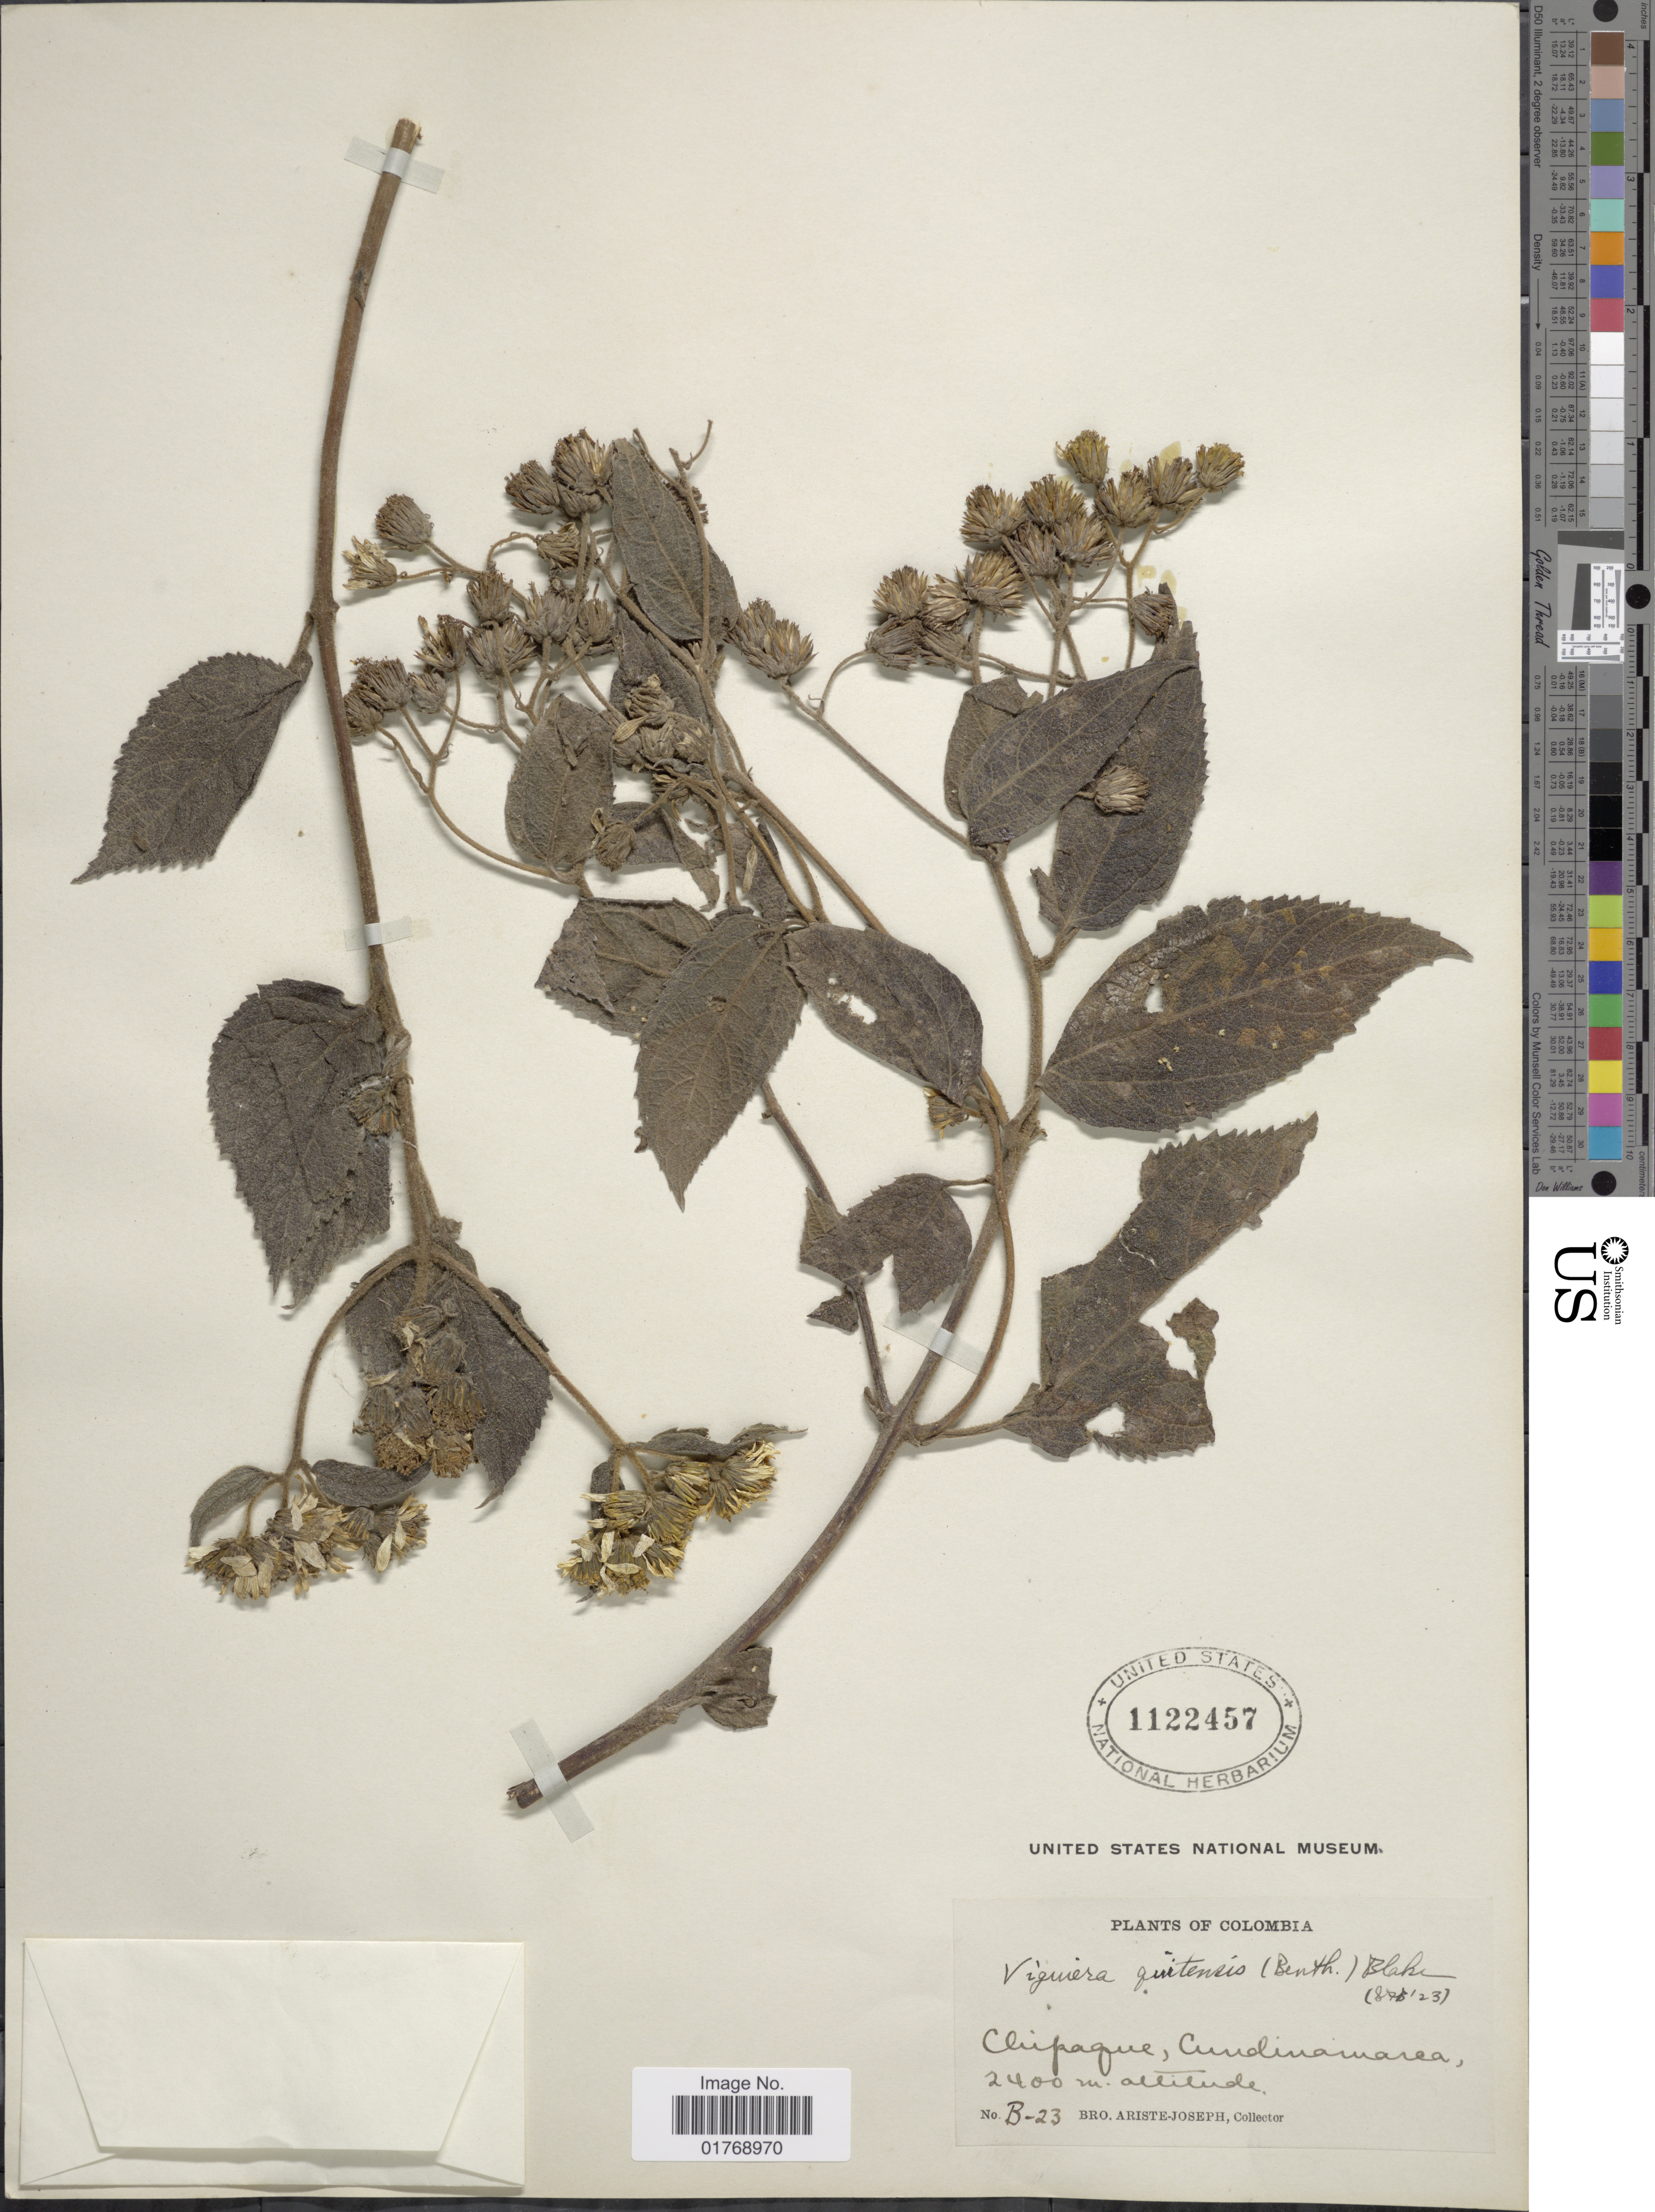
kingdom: Plantae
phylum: Tracheophyta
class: Magnoliopsida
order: Asterales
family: Asteraceae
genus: Viguiera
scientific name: Viguiera quitensis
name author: (Benth.) S.F. Blake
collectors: Bro. Ariste-Joseph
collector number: B-23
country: Colombia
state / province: Cundinamarca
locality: Clupaque, Cundinamarca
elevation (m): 2400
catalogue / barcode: US 1122457